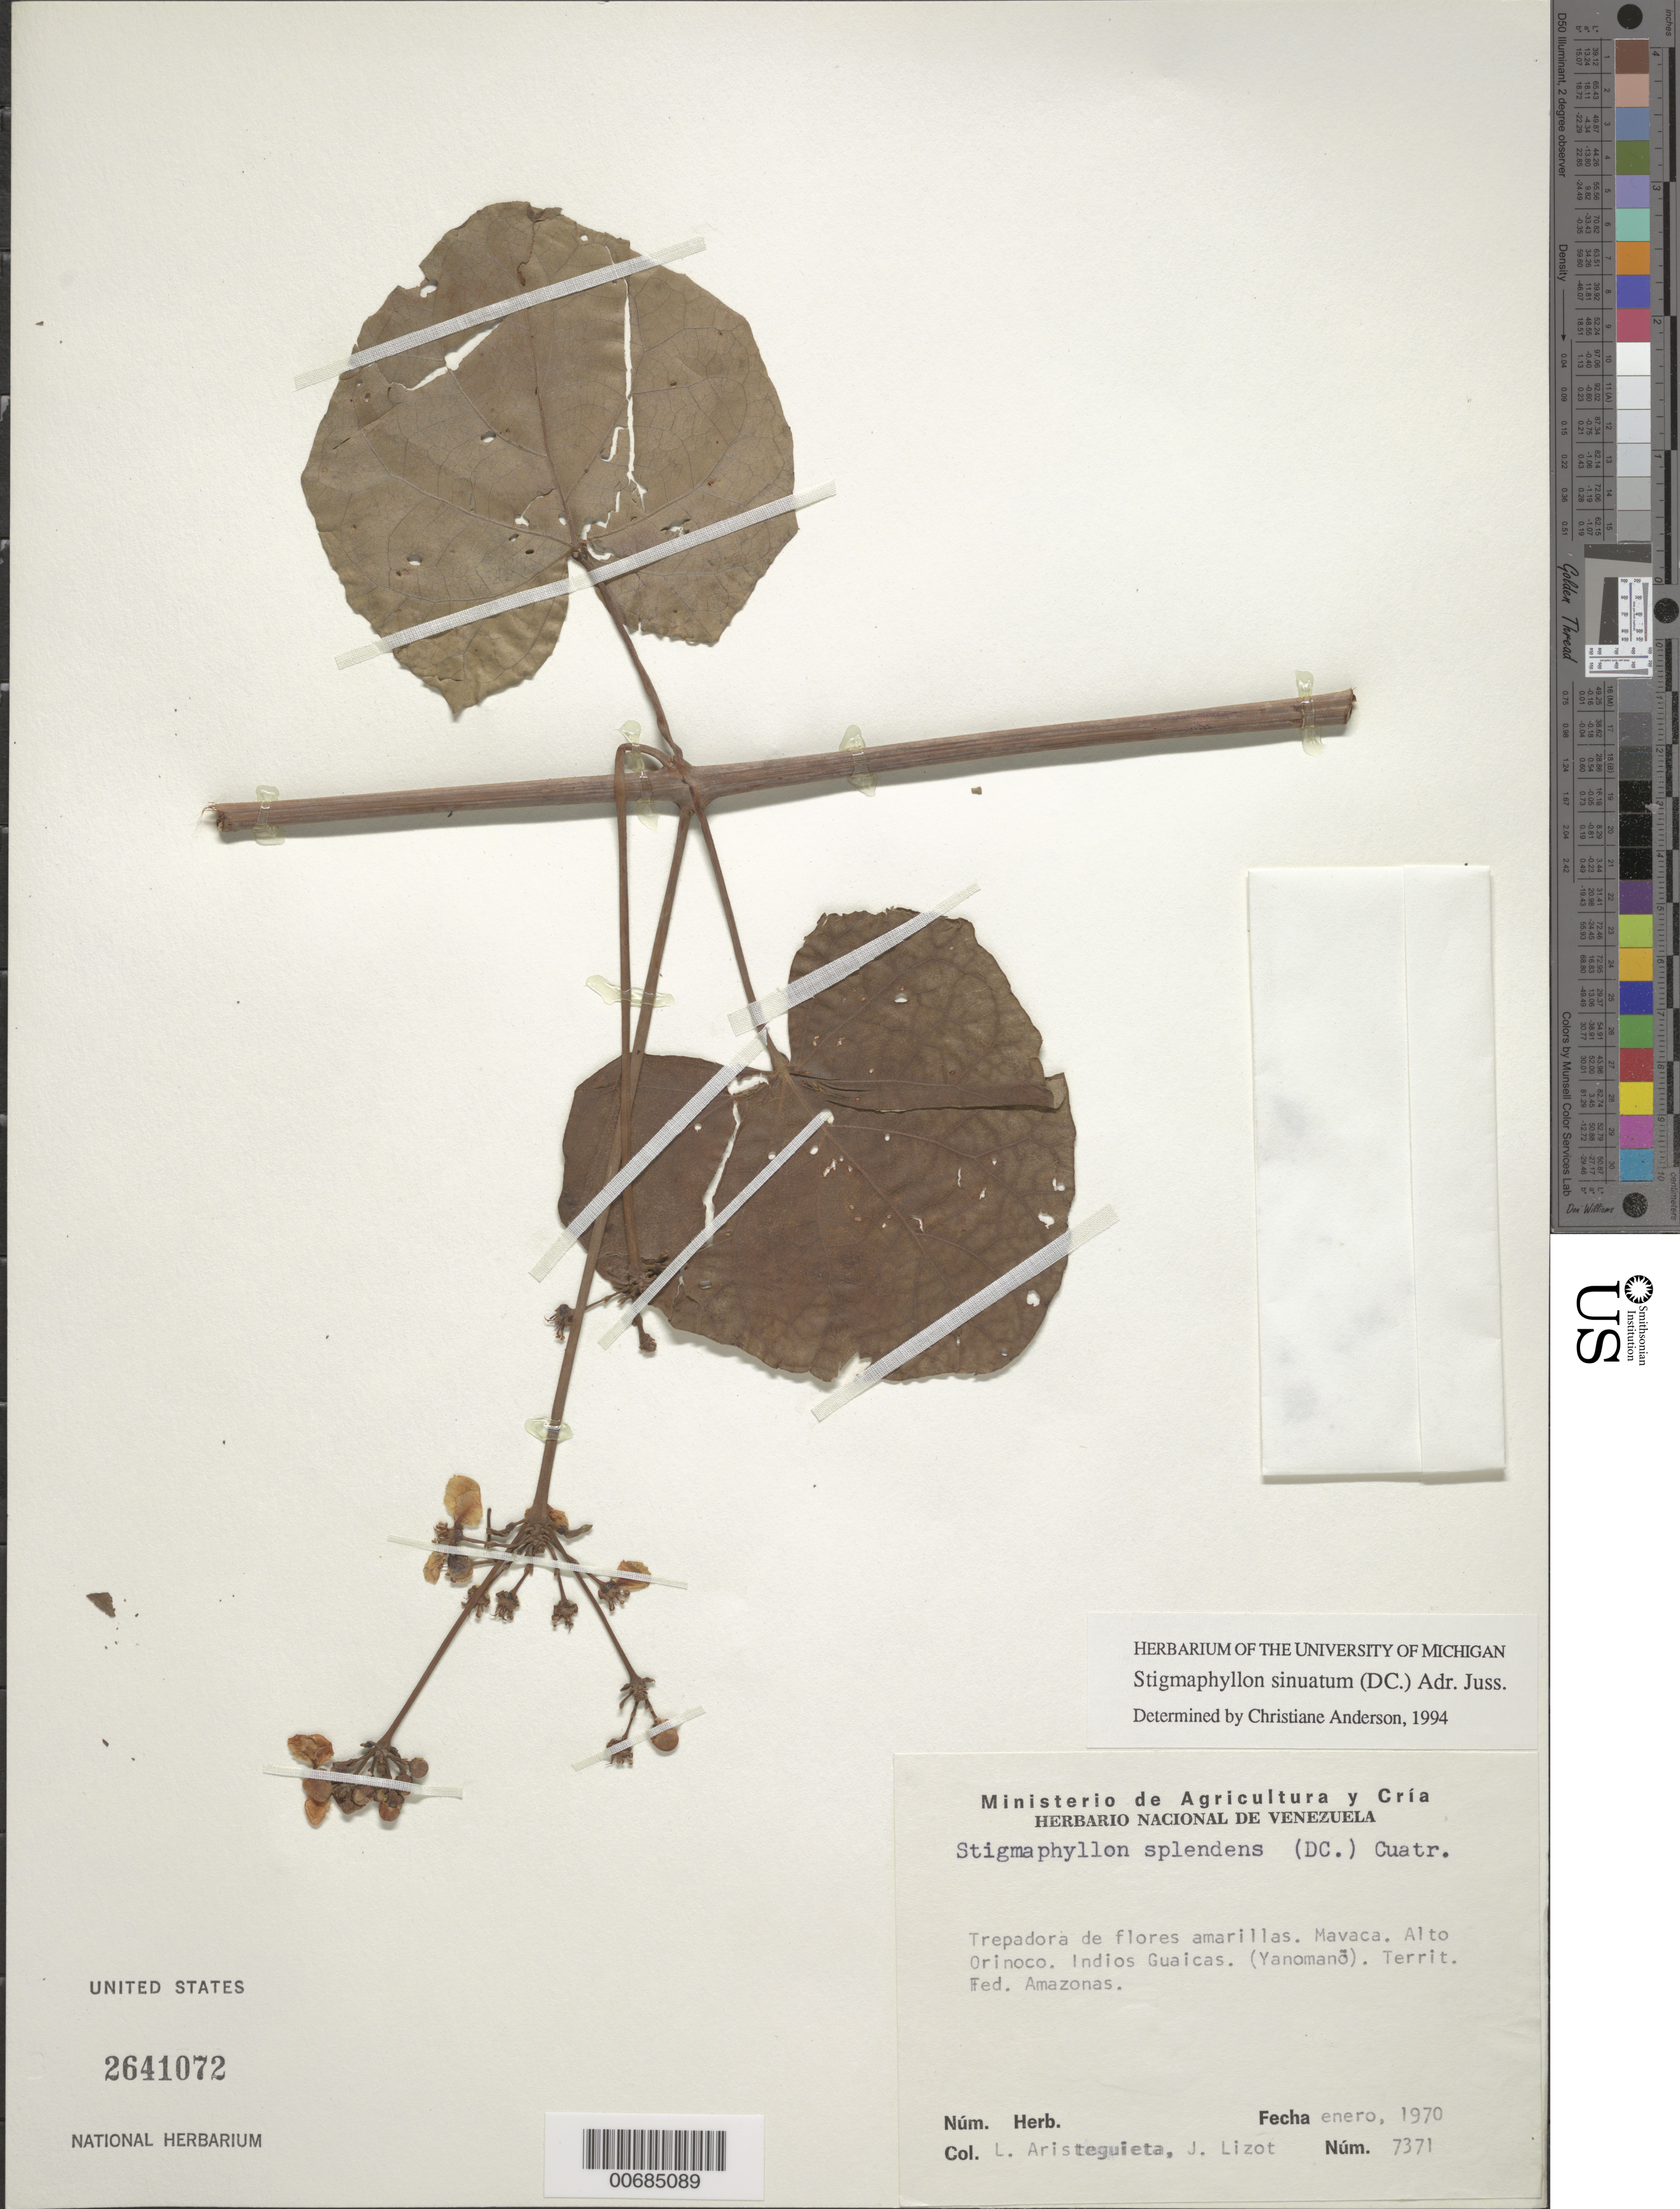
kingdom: Plantae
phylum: Tracheophyta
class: Magnoliopsida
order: Malpighiales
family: Malpighiaceae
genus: Stigmaphyllon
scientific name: Stigmaphyllon sinuatum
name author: (DC.) A. Juss.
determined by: Anderson, C.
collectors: L. Aristeguieta & J. Lizot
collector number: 7371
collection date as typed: Jan-70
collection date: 1970-01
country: Venezuela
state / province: Amazonas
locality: Mavaca, Alto Orinoco, Indios Guaicas (Yanomanö)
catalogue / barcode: US 2641072